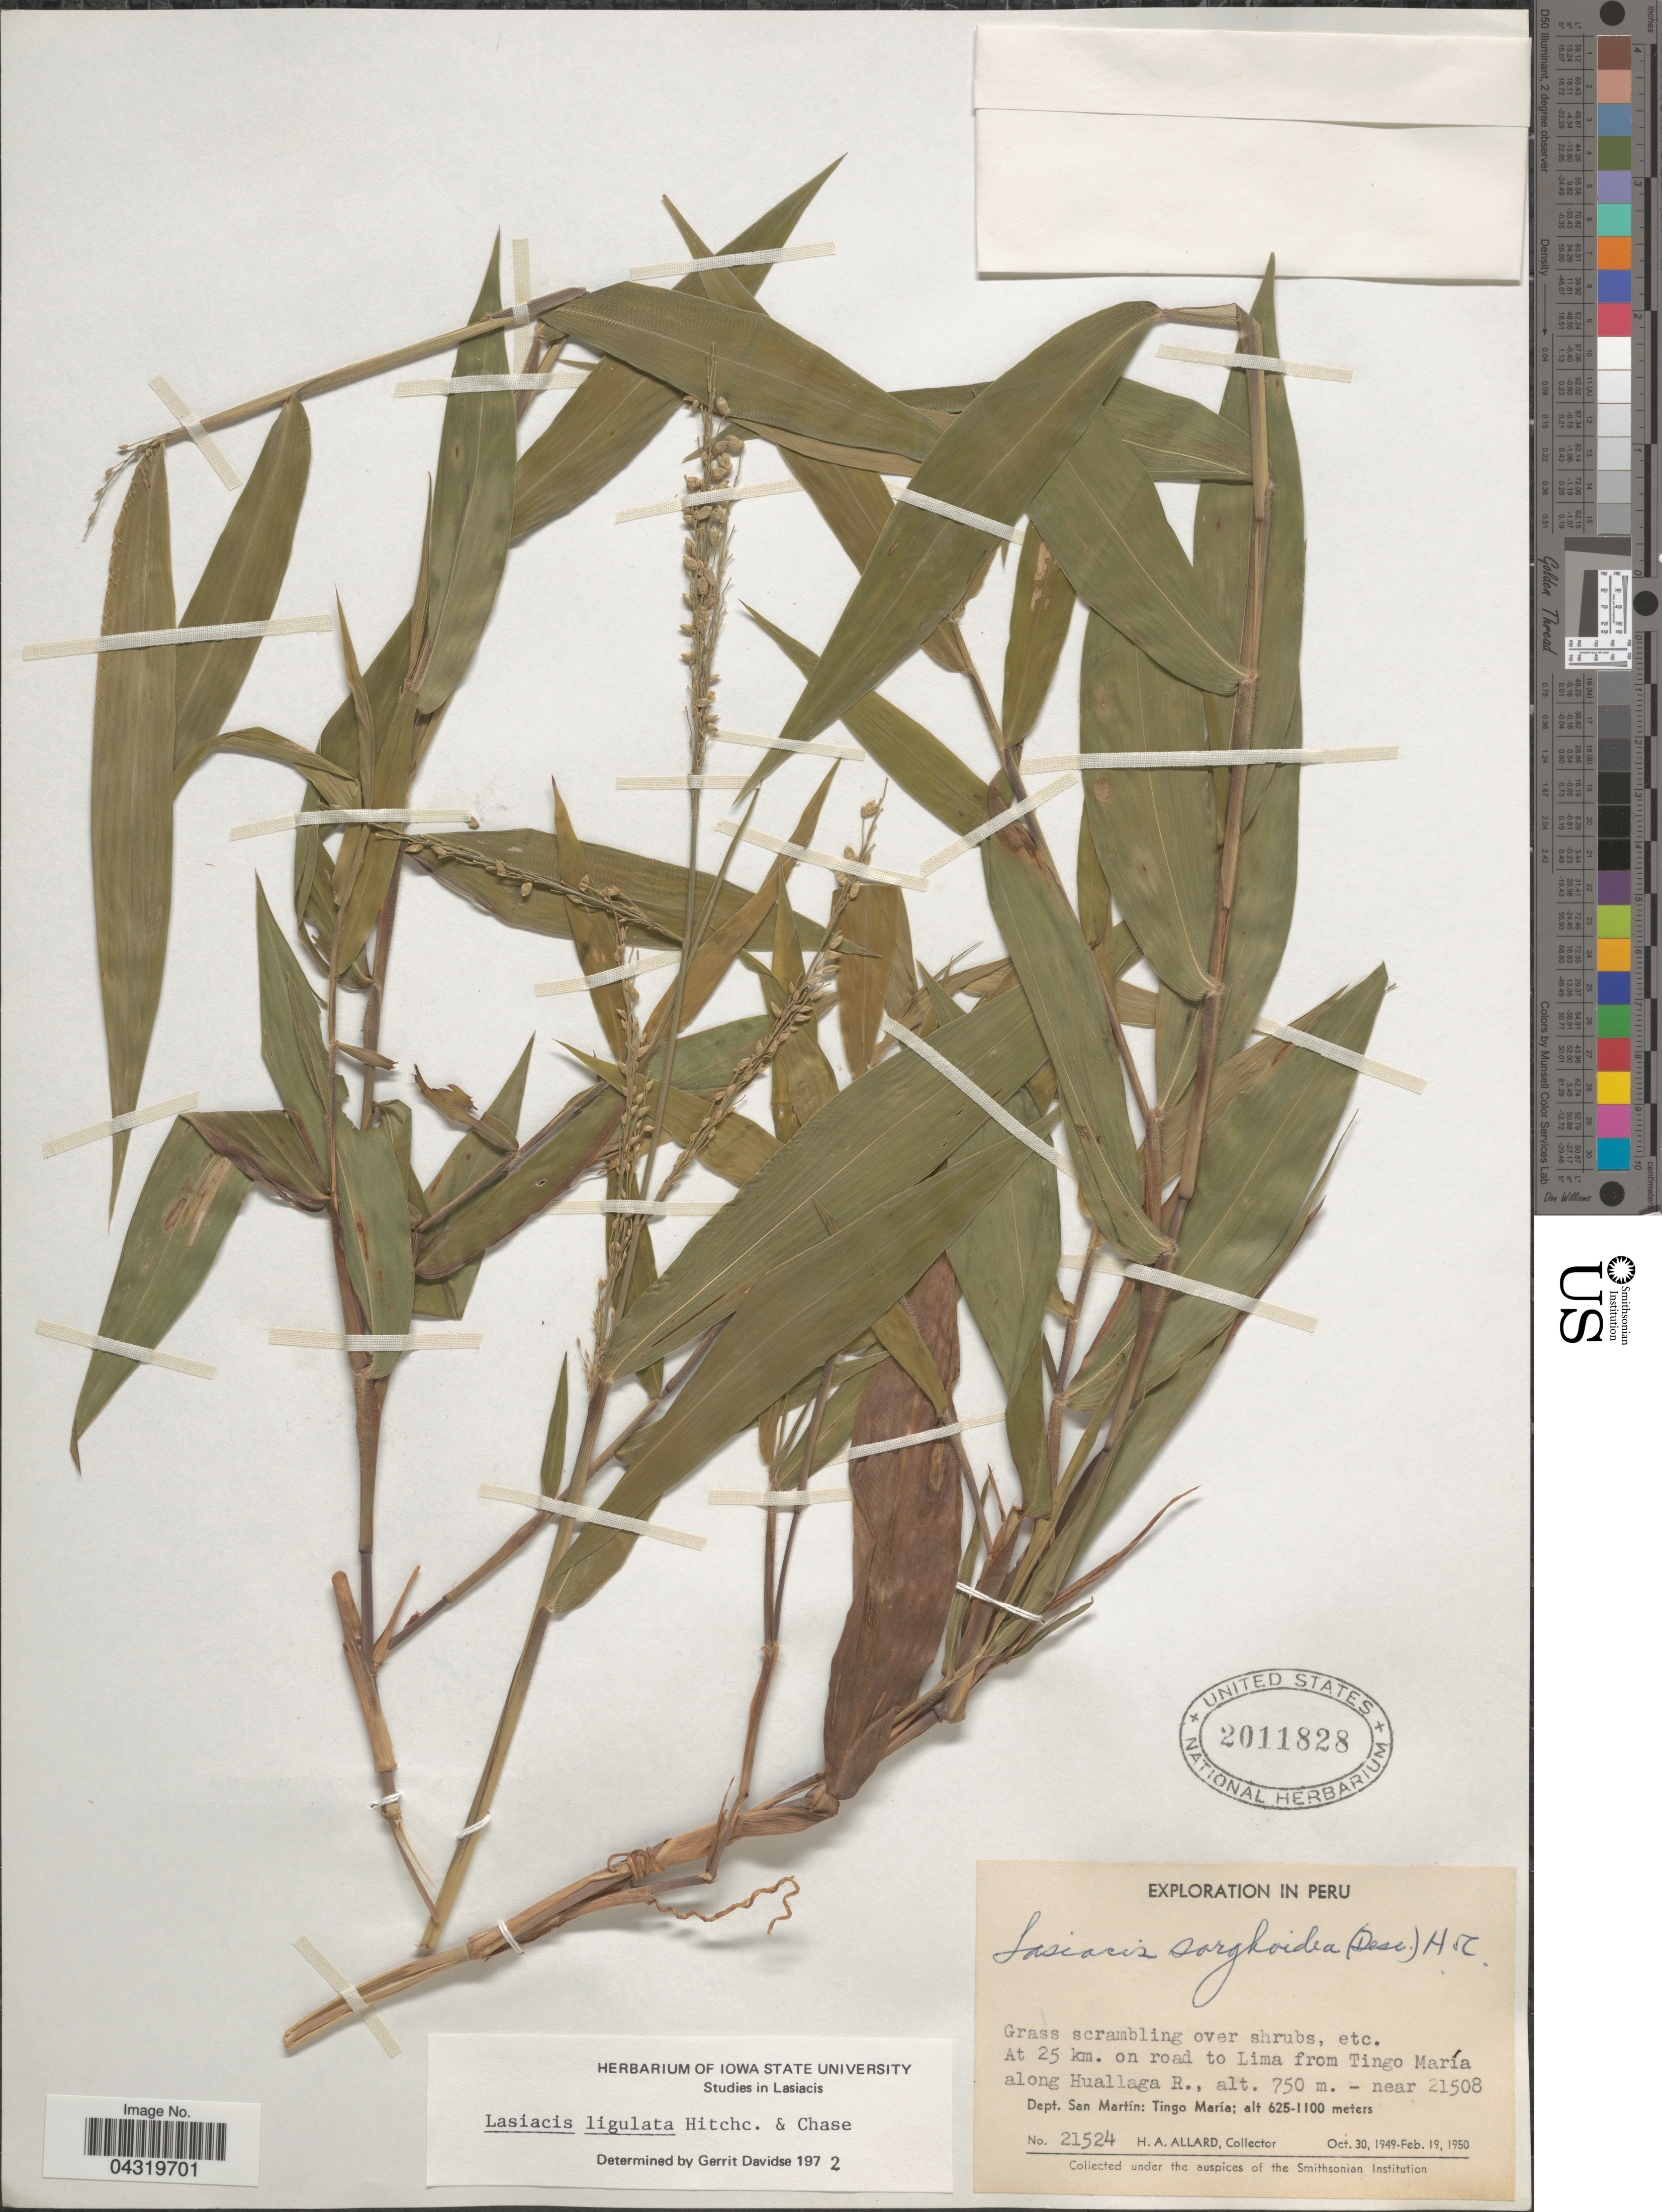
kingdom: Plantae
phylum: Tracheophyta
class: Liliopsida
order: Poales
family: Poaceae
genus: Lasiacis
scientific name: Lasiacis ligulata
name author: Hitchc. & Chase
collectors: H. A. Allard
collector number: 21524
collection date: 1949-10-30/1950-02-19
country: Peru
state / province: San Martín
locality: At 25 km. on road to Lima from Tingo María along Huallaga R. Dept. San Martín: Tingo María.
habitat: on road along river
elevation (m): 750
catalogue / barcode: US 2011828